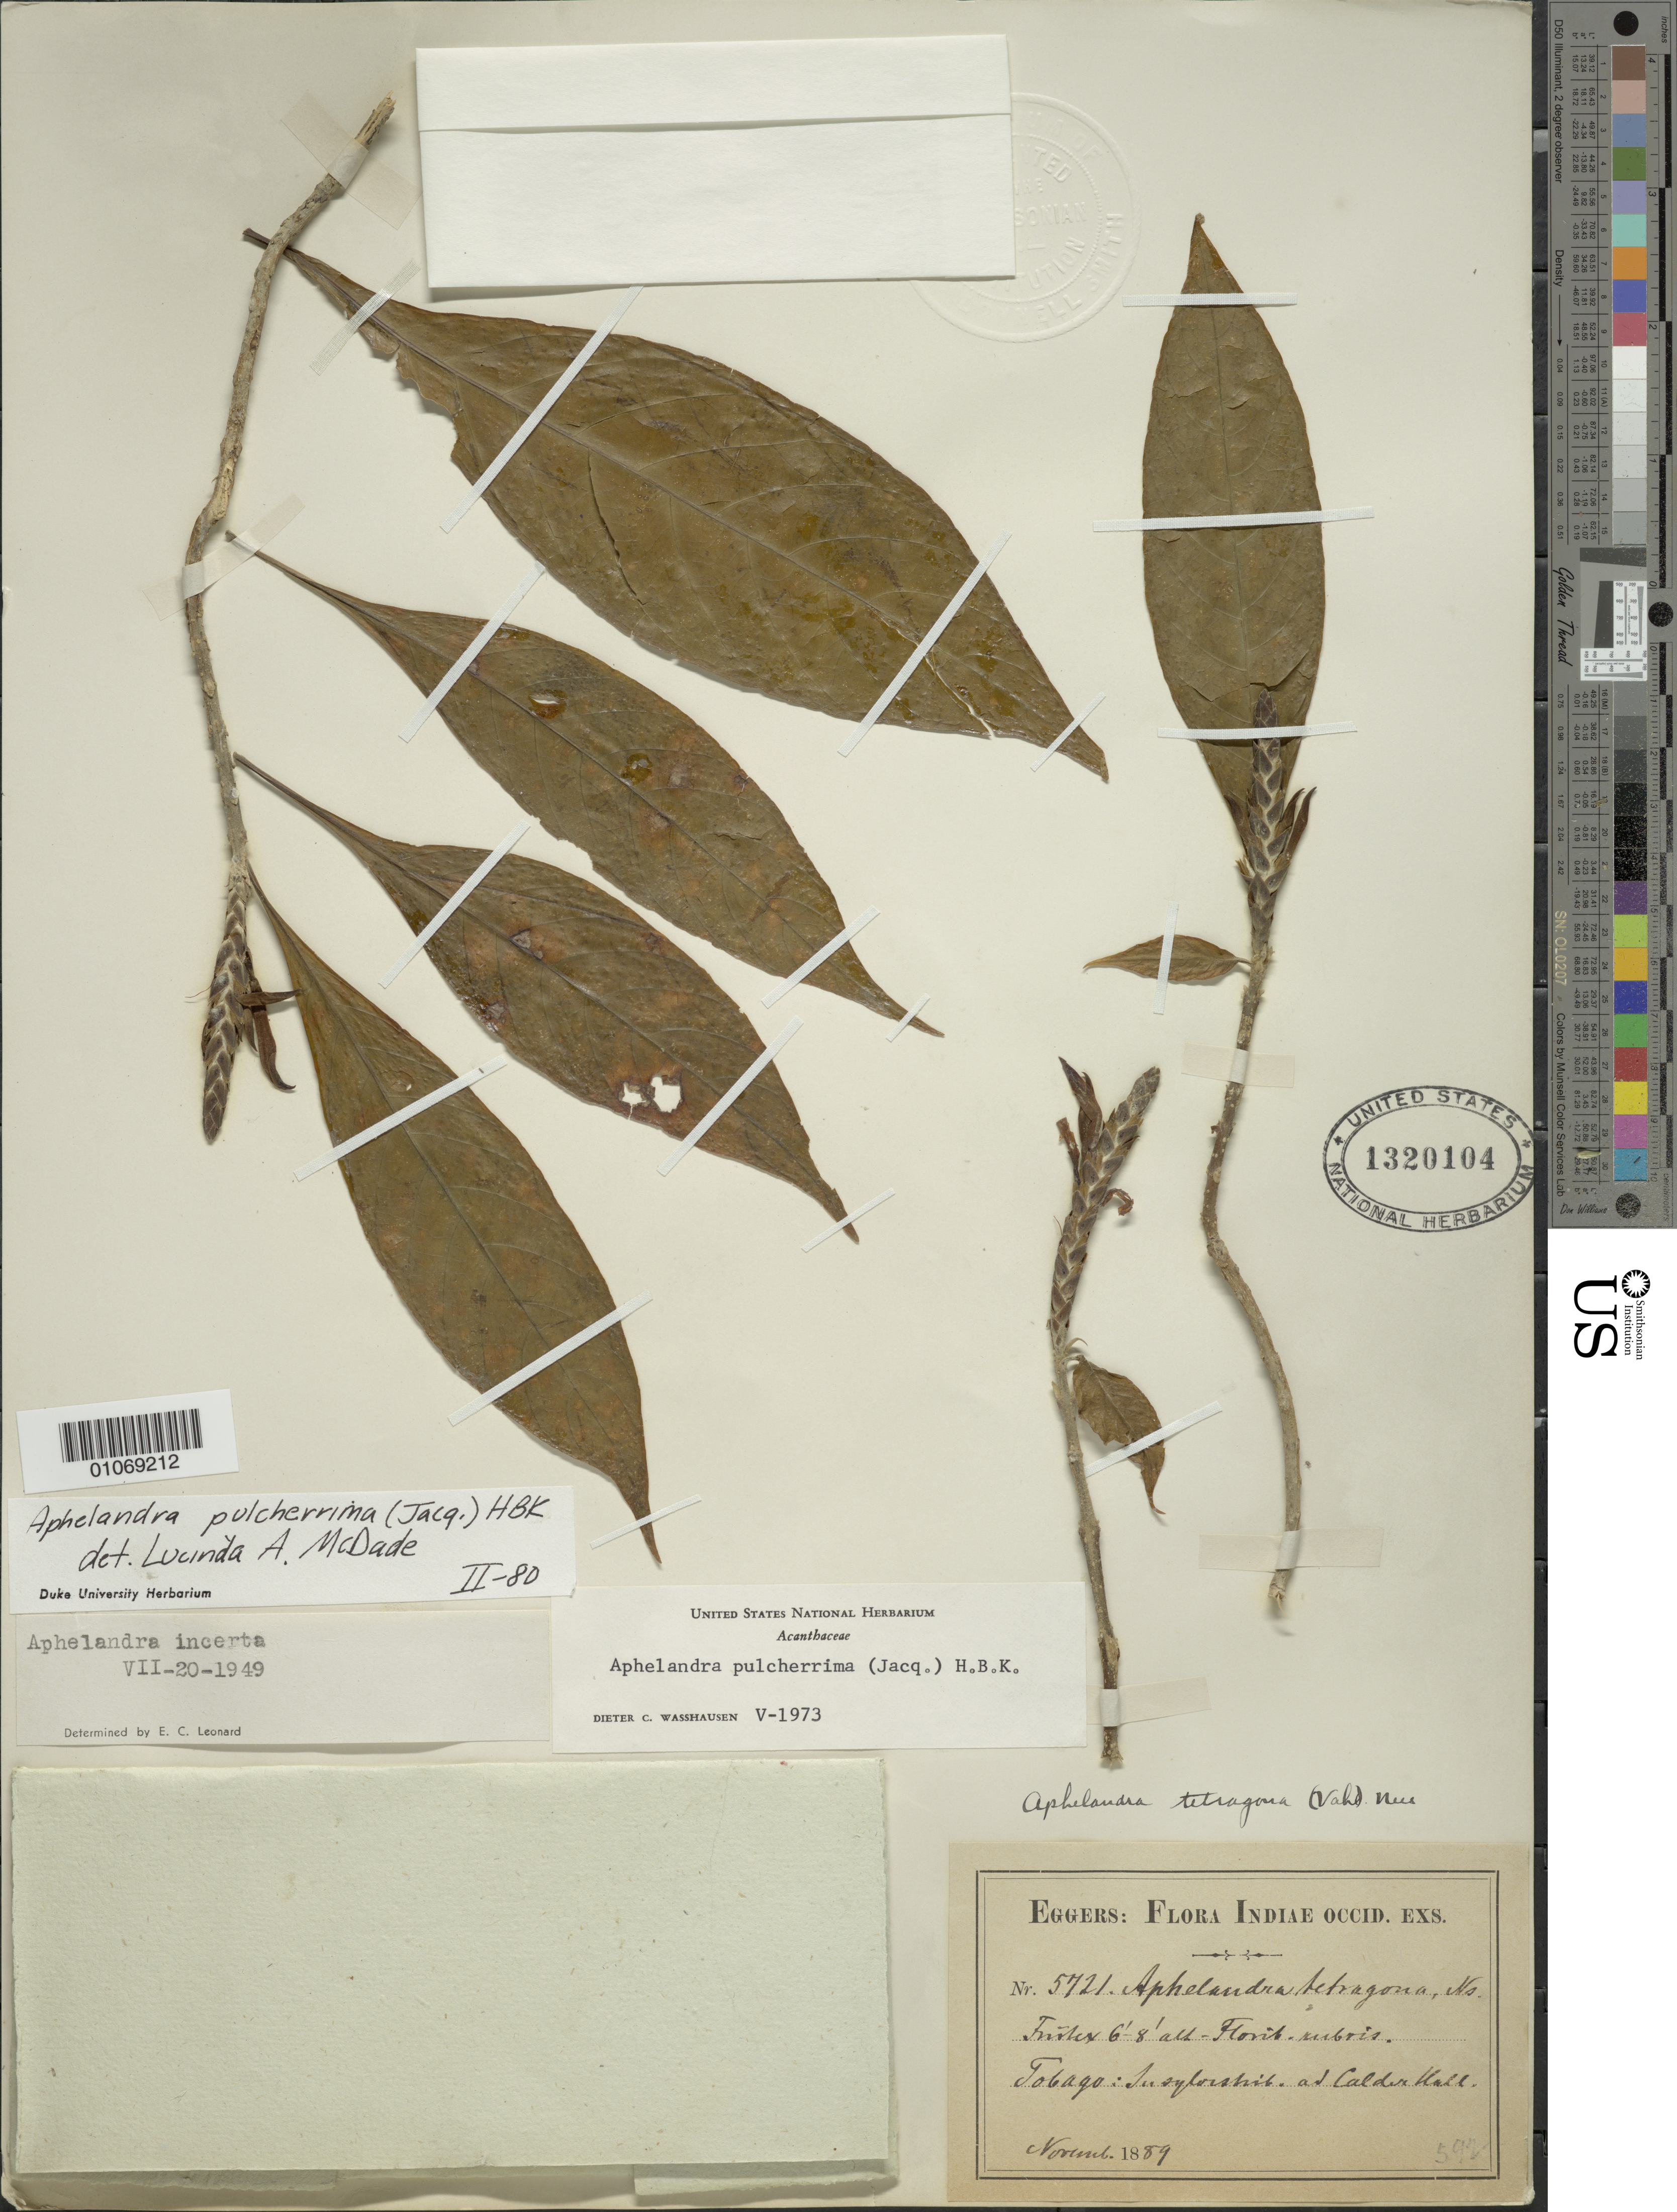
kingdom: Plantae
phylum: Tracheophyta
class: Magnoliopsida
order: Lamiales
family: Acanthaceae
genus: Aphelandra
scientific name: Aphelandra pulcherrima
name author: (Jacq.) Kunth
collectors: H. F. A. von Eggers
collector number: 5721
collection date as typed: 01 Nov 1889 to 30 Nov 1889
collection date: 1889-11-01/1889-11-30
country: Trinidad and Tobago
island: Tobago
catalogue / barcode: US 1320104